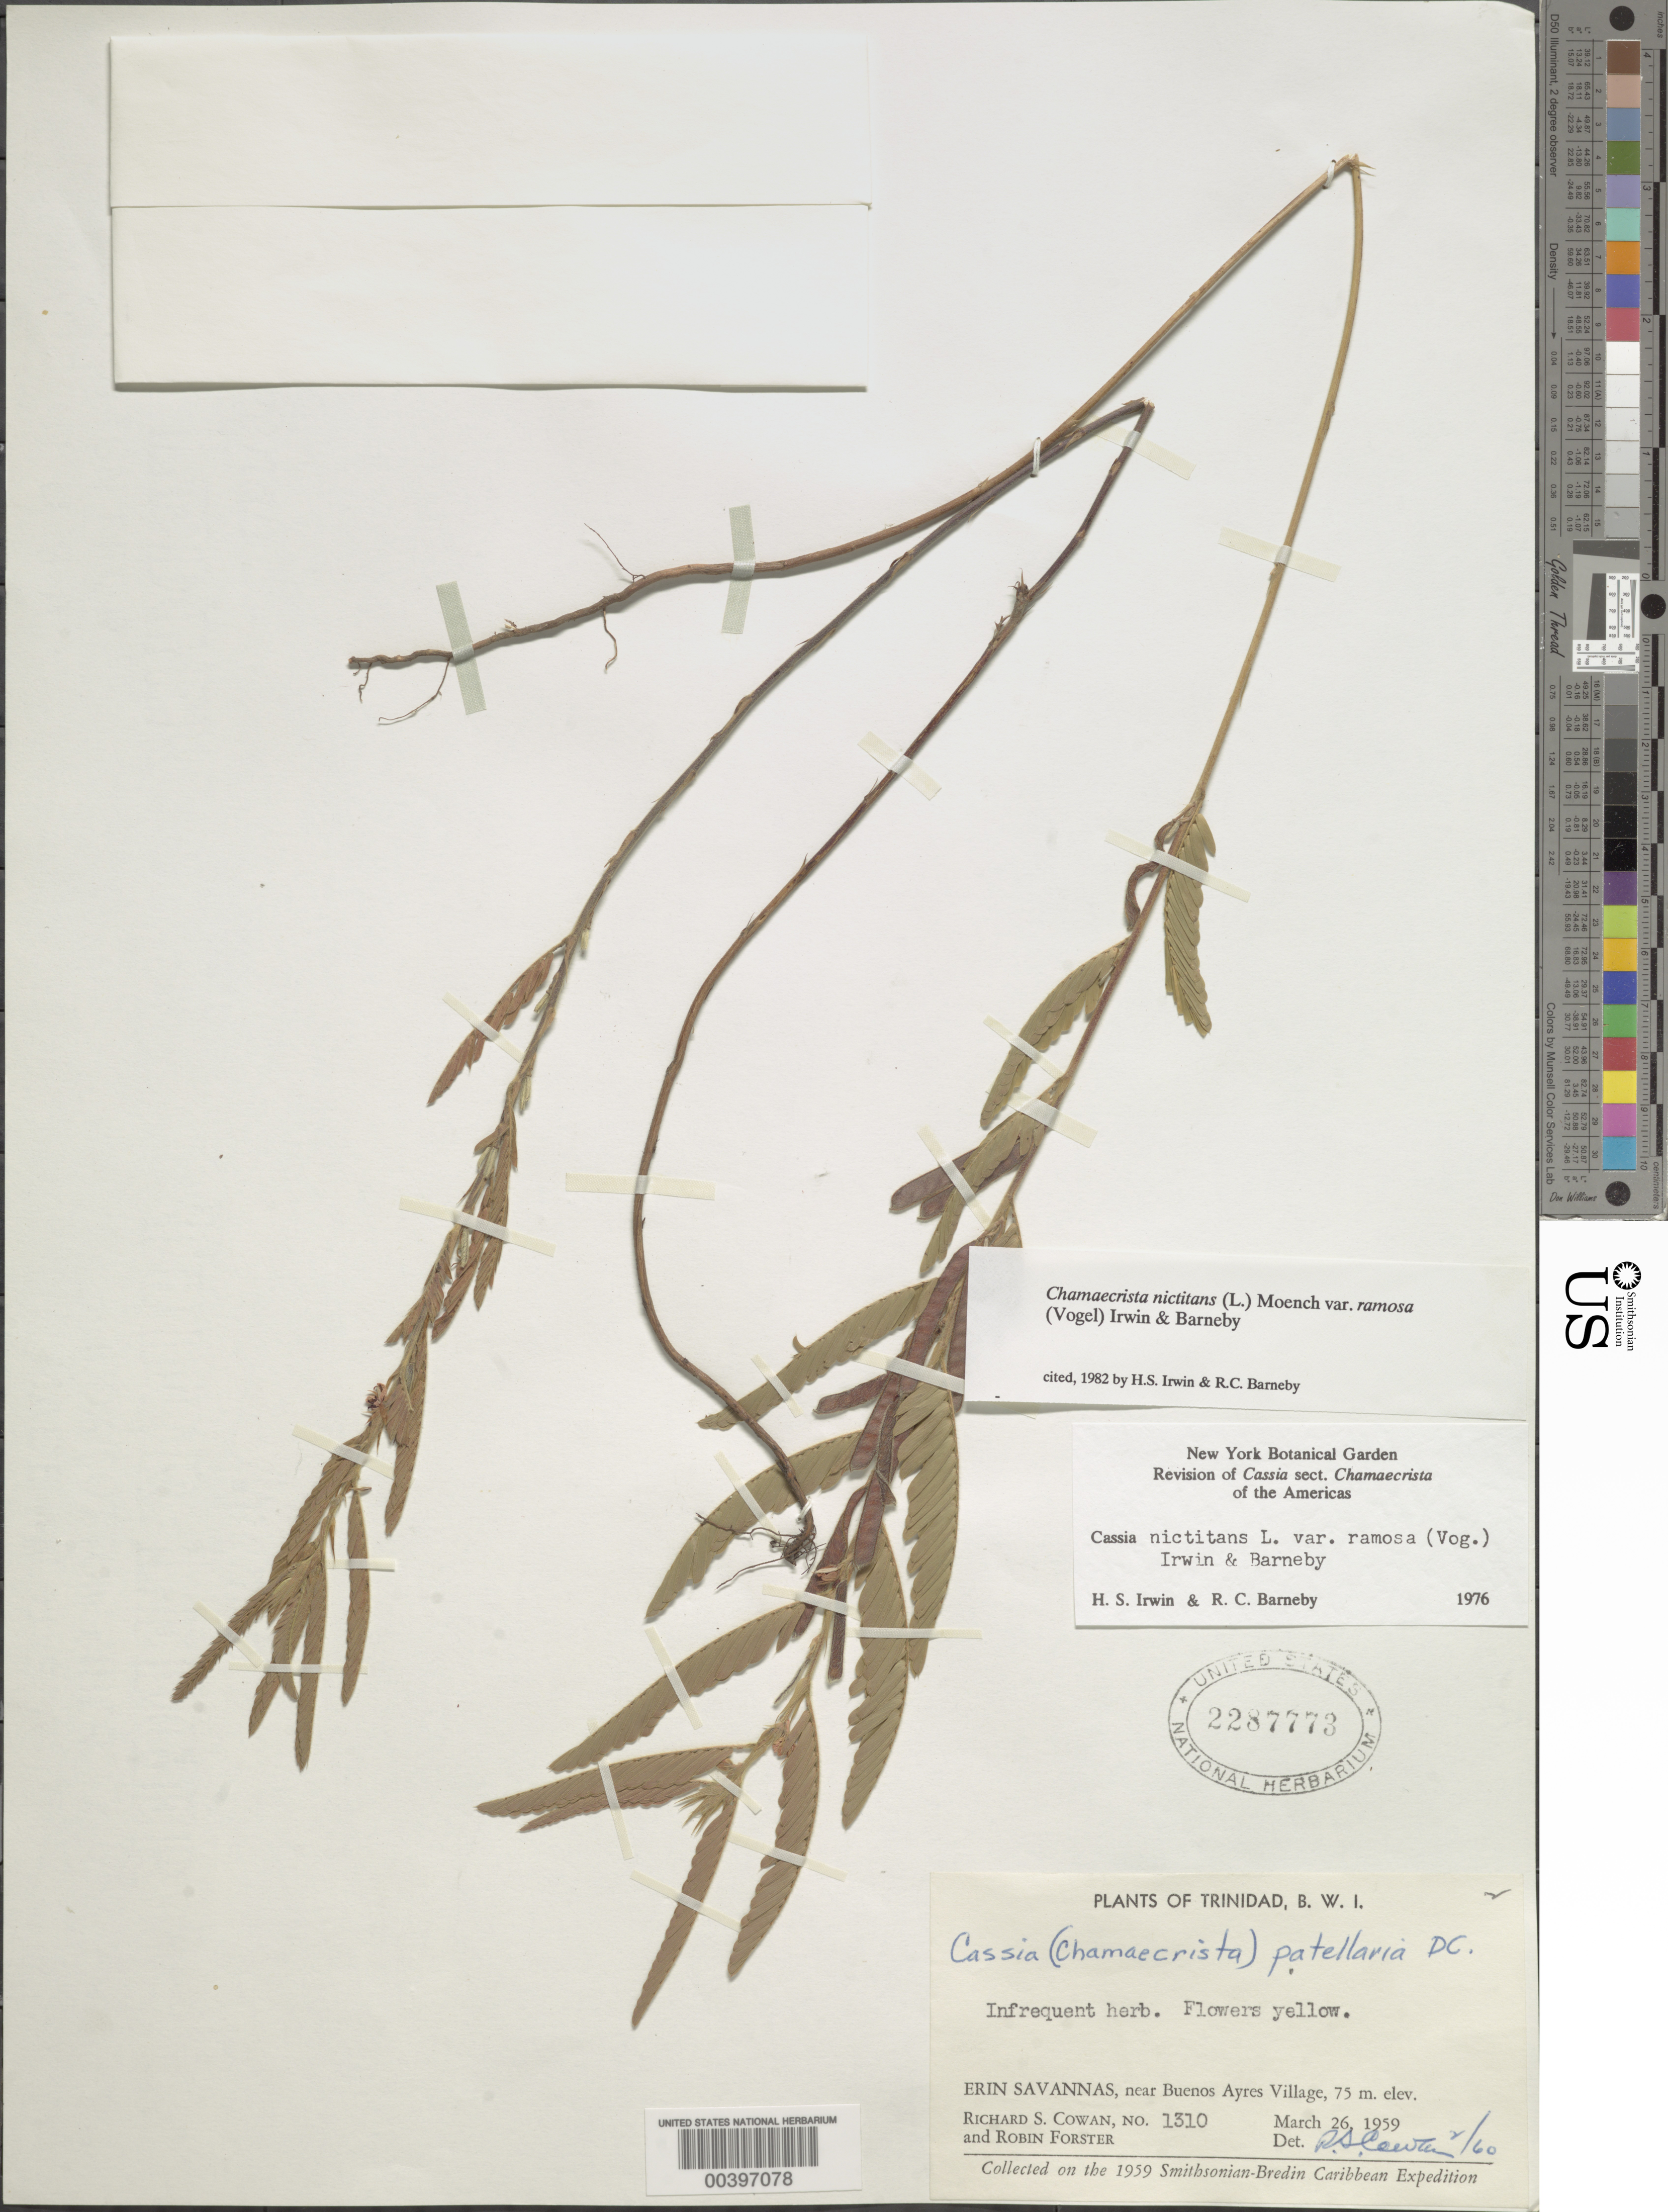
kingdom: Plantae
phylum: Tracheophyta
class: Magnoliopsida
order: Fabales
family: Fabaceae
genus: Chamaecrista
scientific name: Chamaecrista nictitans var. ramosa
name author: (Vogel) H.S. Irwin & Barneby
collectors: R. S. Cowan & R. Forster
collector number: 1310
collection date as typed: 26 Mar 1959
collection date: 1959-03-26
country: Trinidad and Tobago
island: Trinidad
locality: Erin savannas, near buenos ayres village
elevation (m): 75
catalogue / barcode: US 2287773